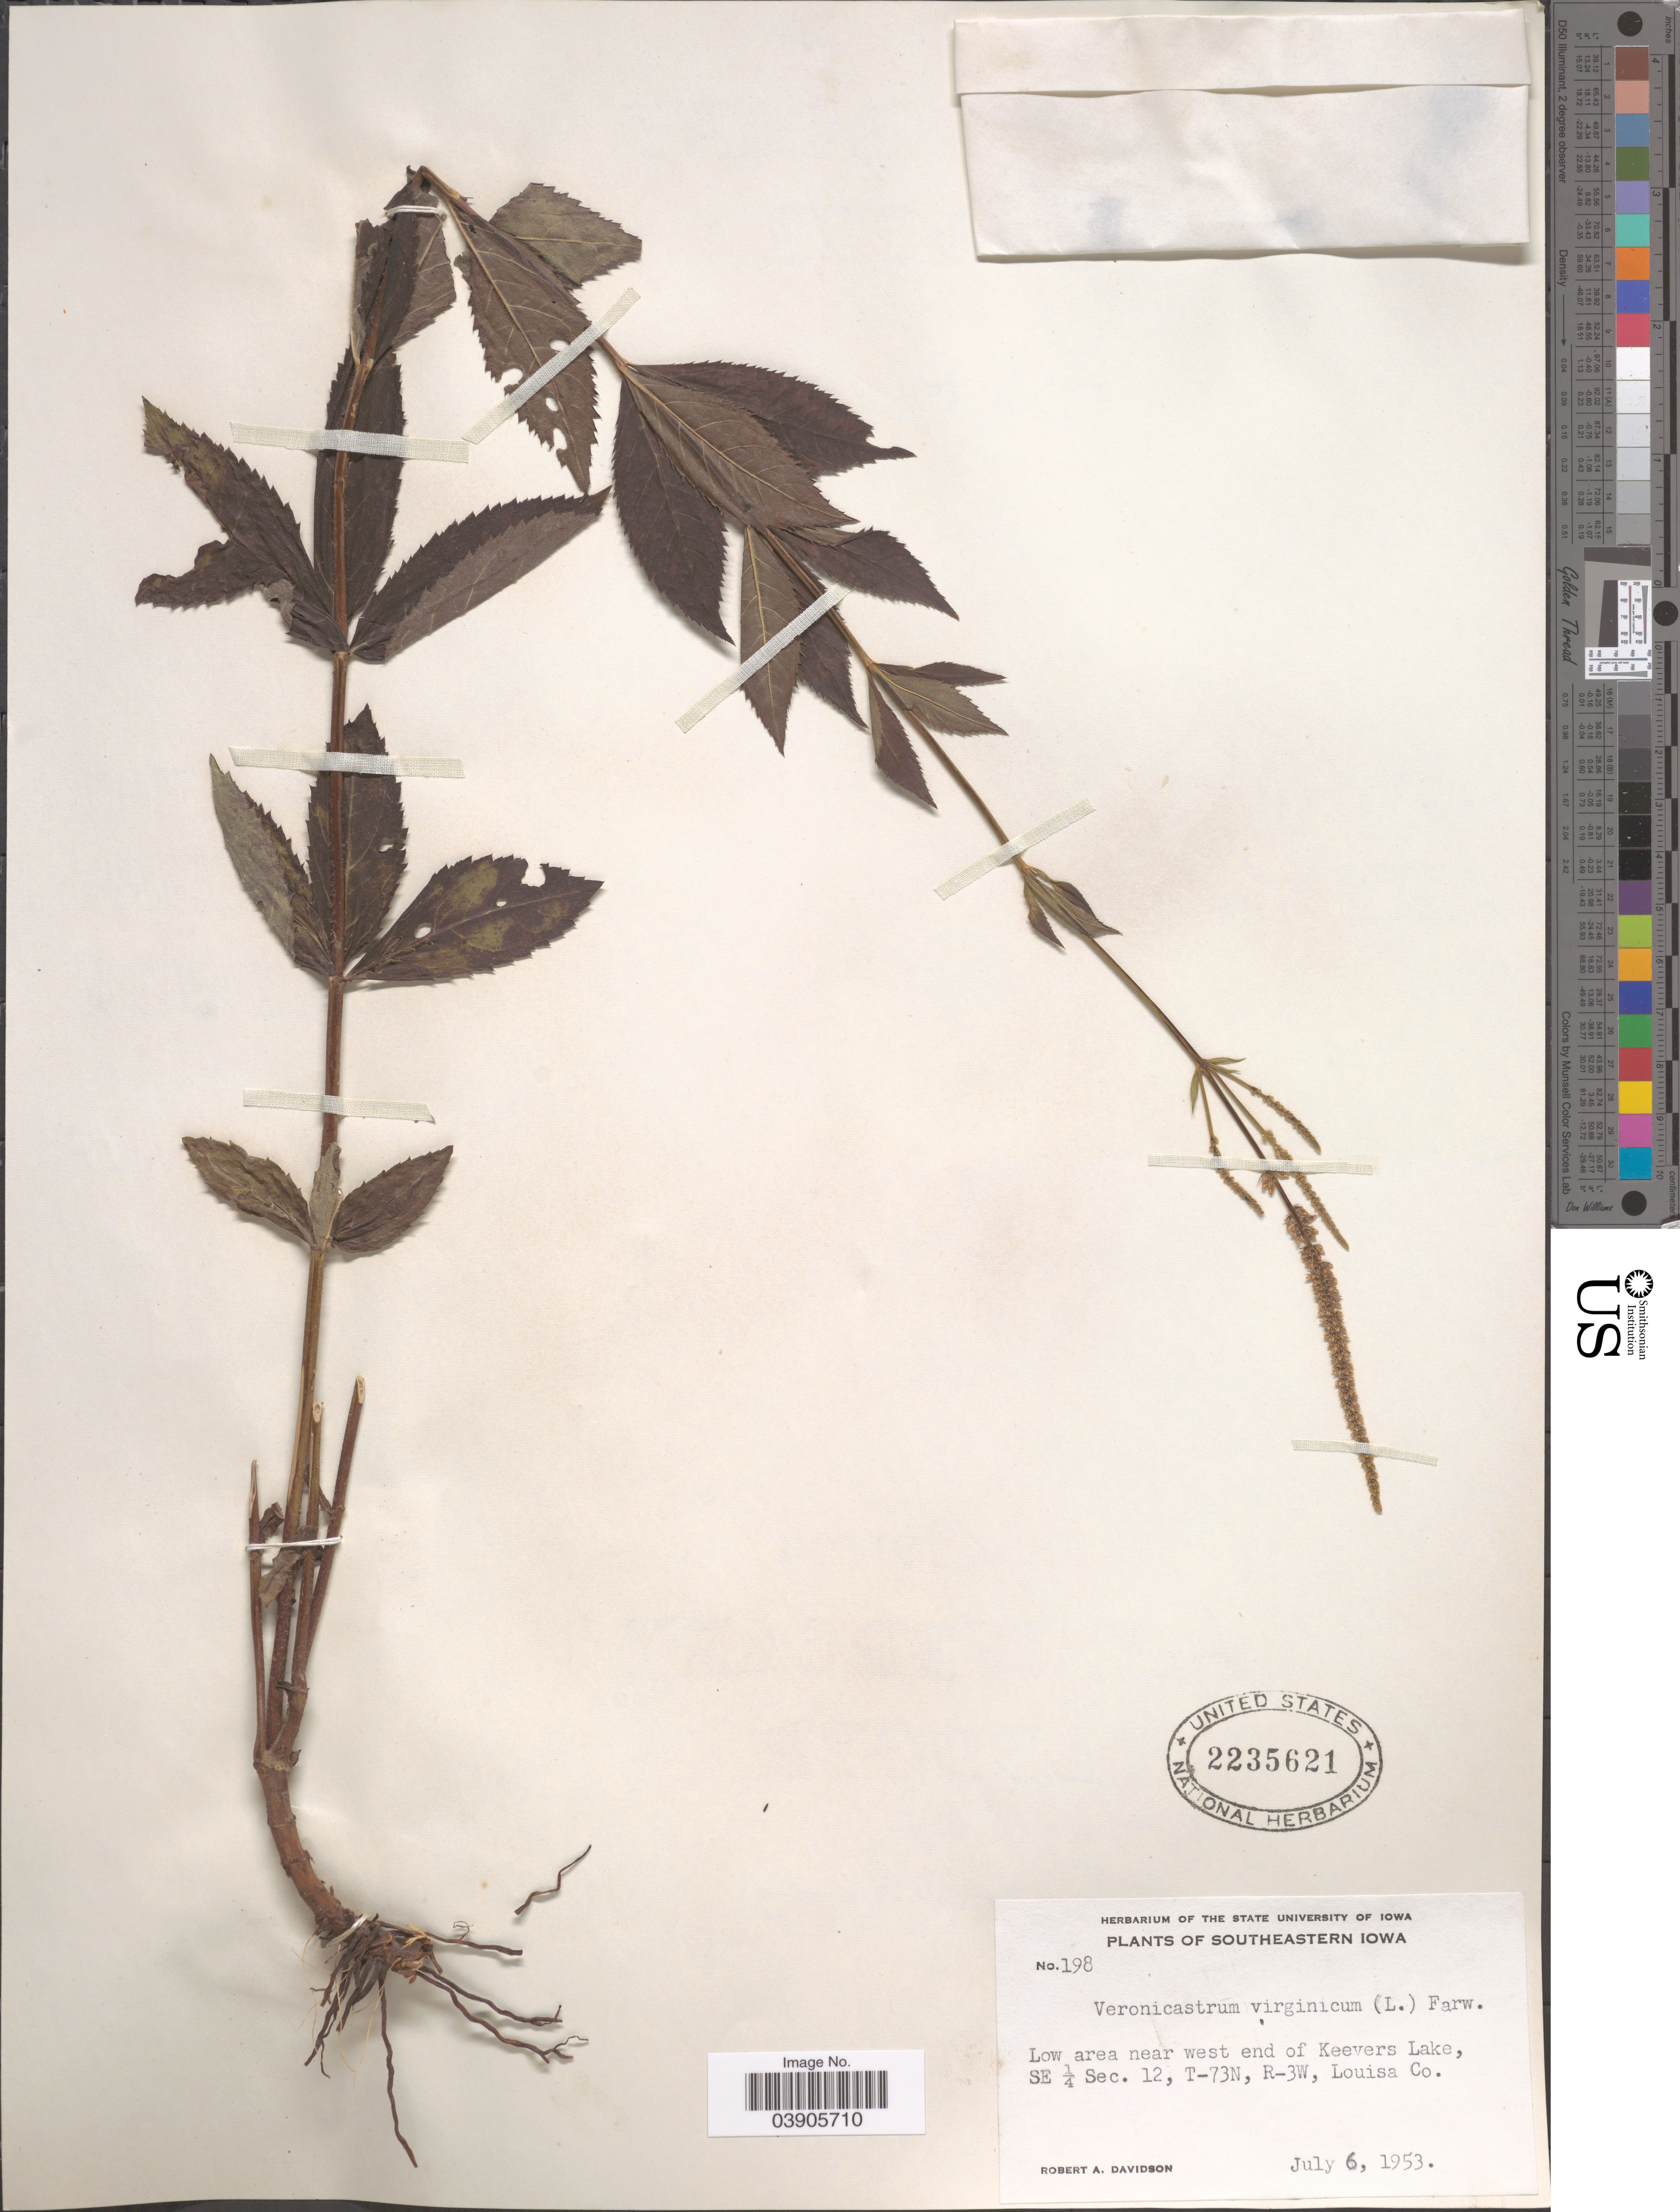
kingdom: Plantae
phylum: Tracheophyta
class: Magnoliopsida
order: Lamiales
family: Plantaginaceae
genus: Veronicastrum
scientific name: Veronicastrum virginicum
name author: (L.) Farw.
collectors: R. A. Davidson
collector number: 198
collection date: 1953-07-06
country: United States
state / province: Iowa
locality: Southeastern Iowa. Low area near west end of Keevers Lake, SE ¼ Sec. 12, T-73N, R-3W, Louisa Co.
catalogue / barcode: US 2235621